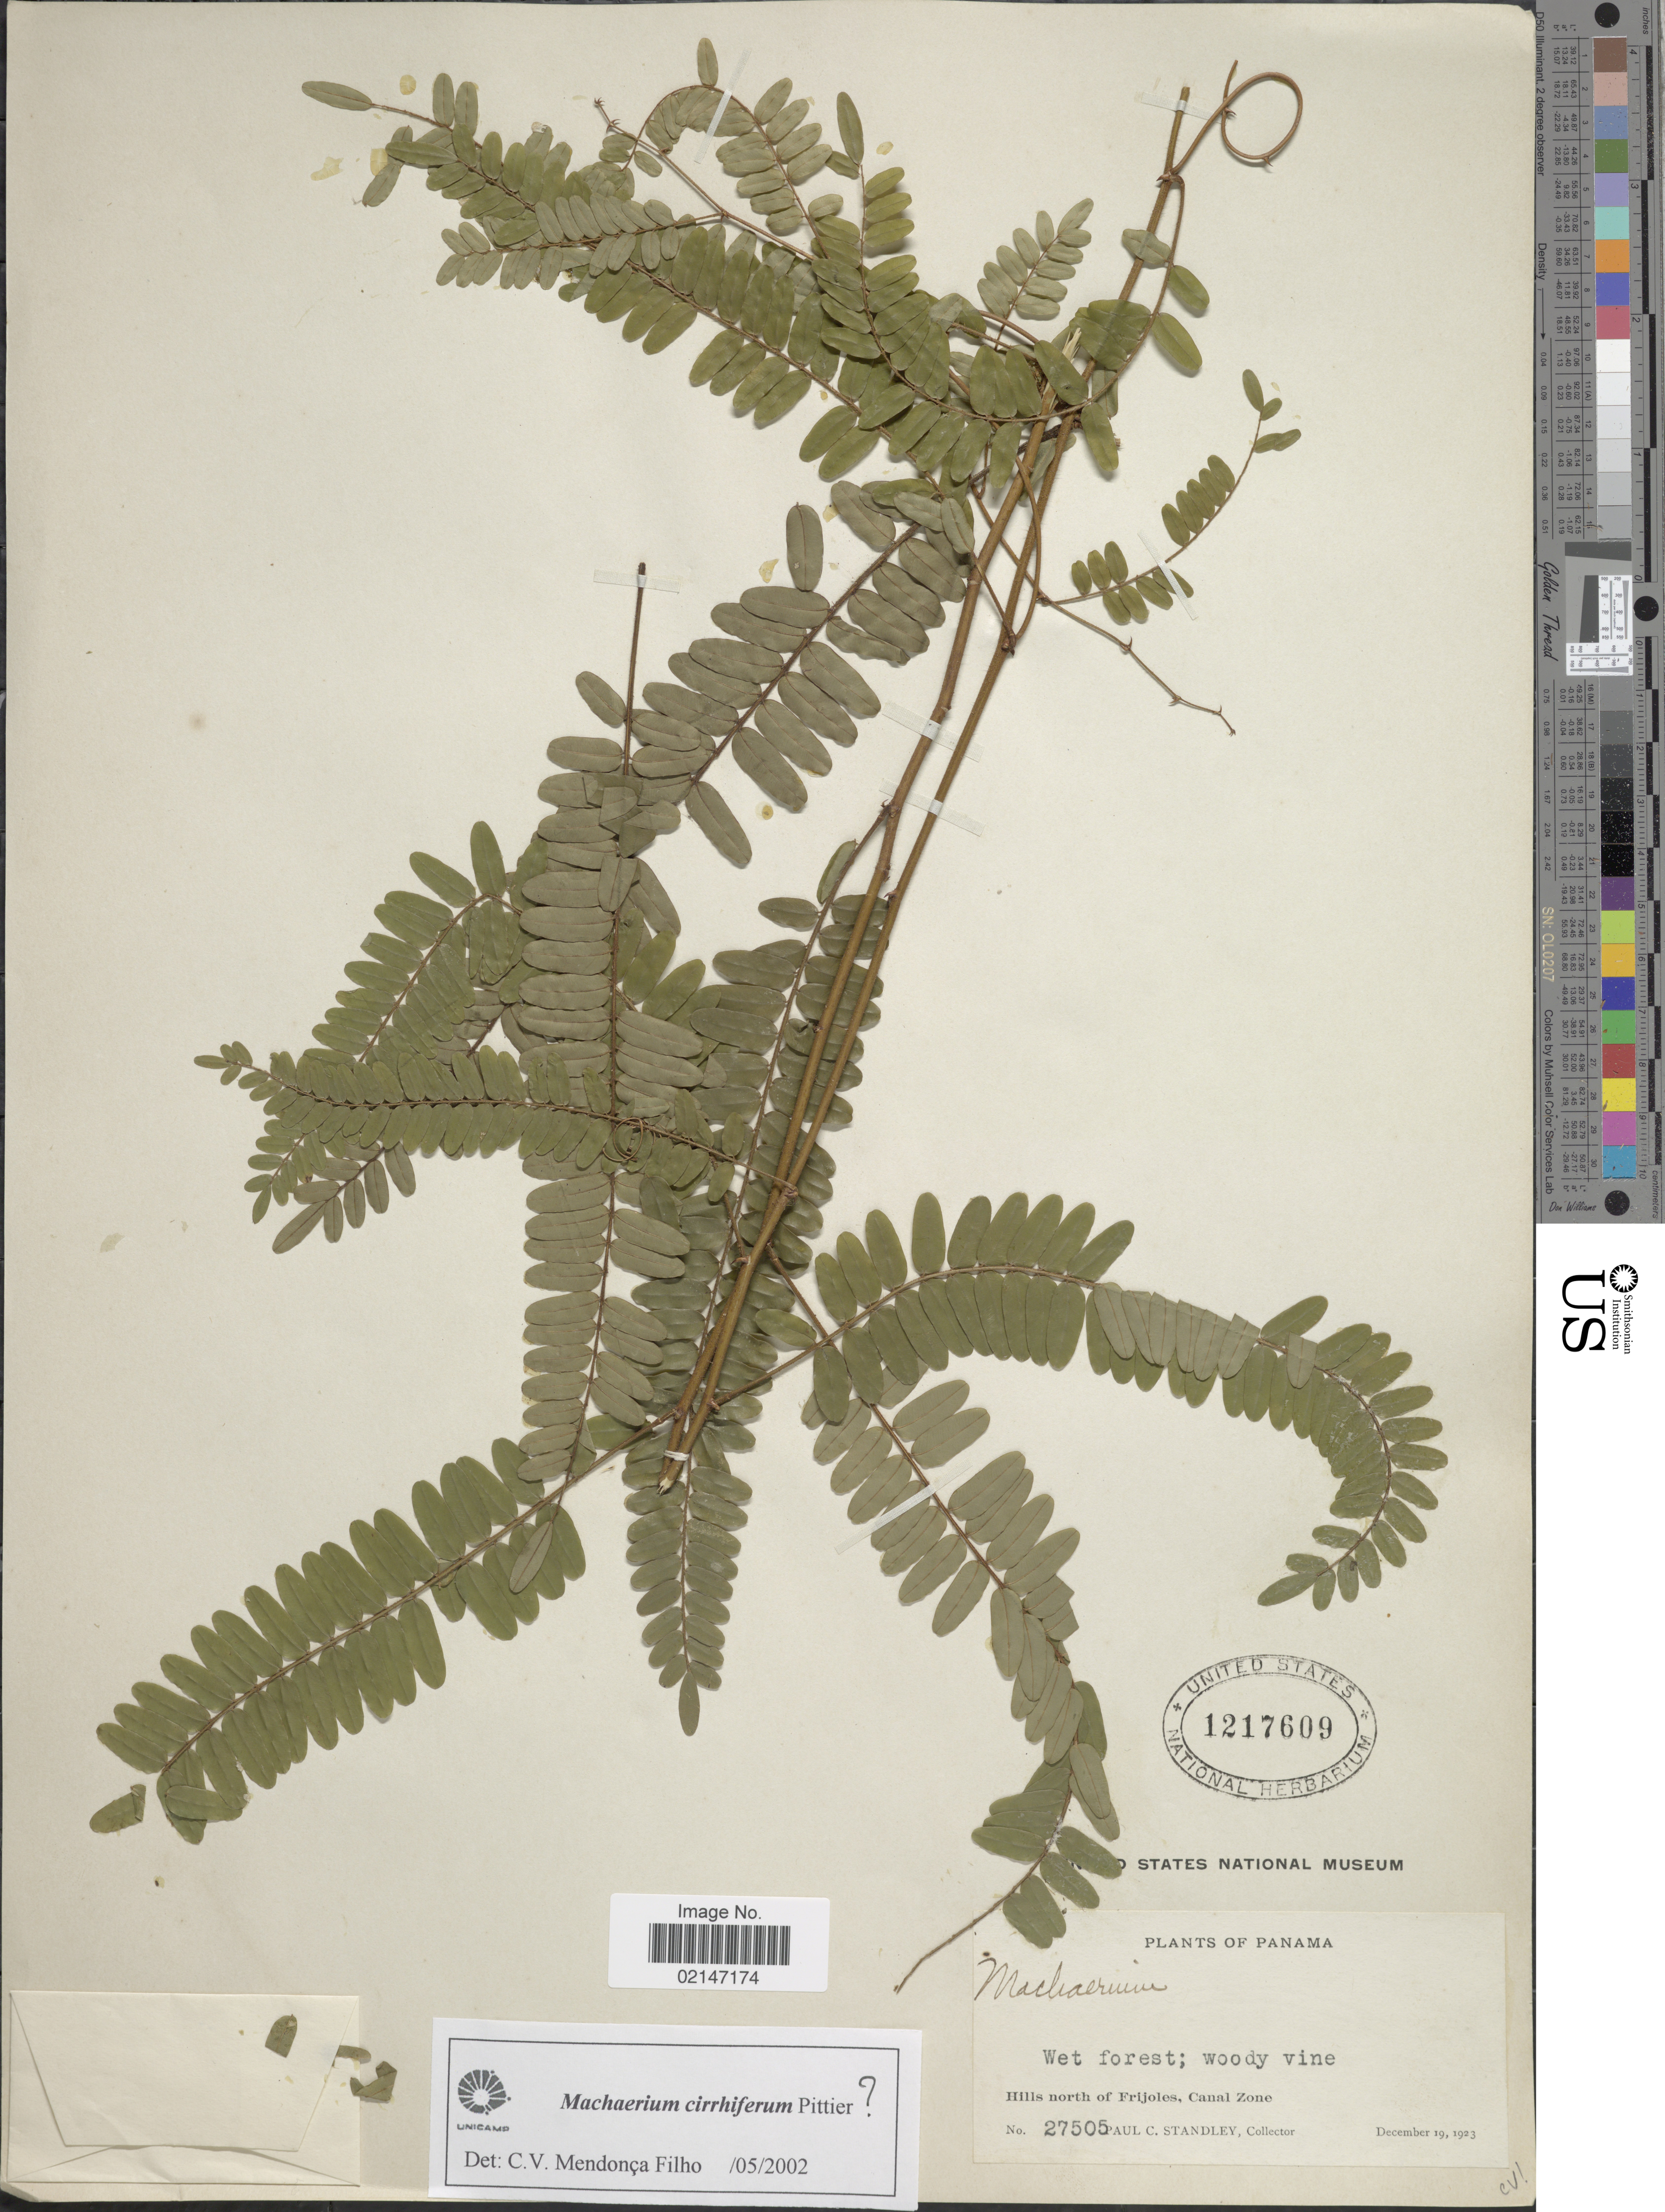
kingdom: Plantae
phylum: Tracheophyta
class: Magnoliopsida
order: Fabales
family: Fabaceae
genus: Machaerium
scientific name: Machaerium cirrhiferum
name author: Pittier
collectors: P. C. Standley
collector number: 27505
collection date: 1923-12-19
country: Panama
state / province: Colón / Panamá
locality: Wet forest; woody vine, Hills north of Frijoles, Canal Zone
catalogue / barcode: US 1217609